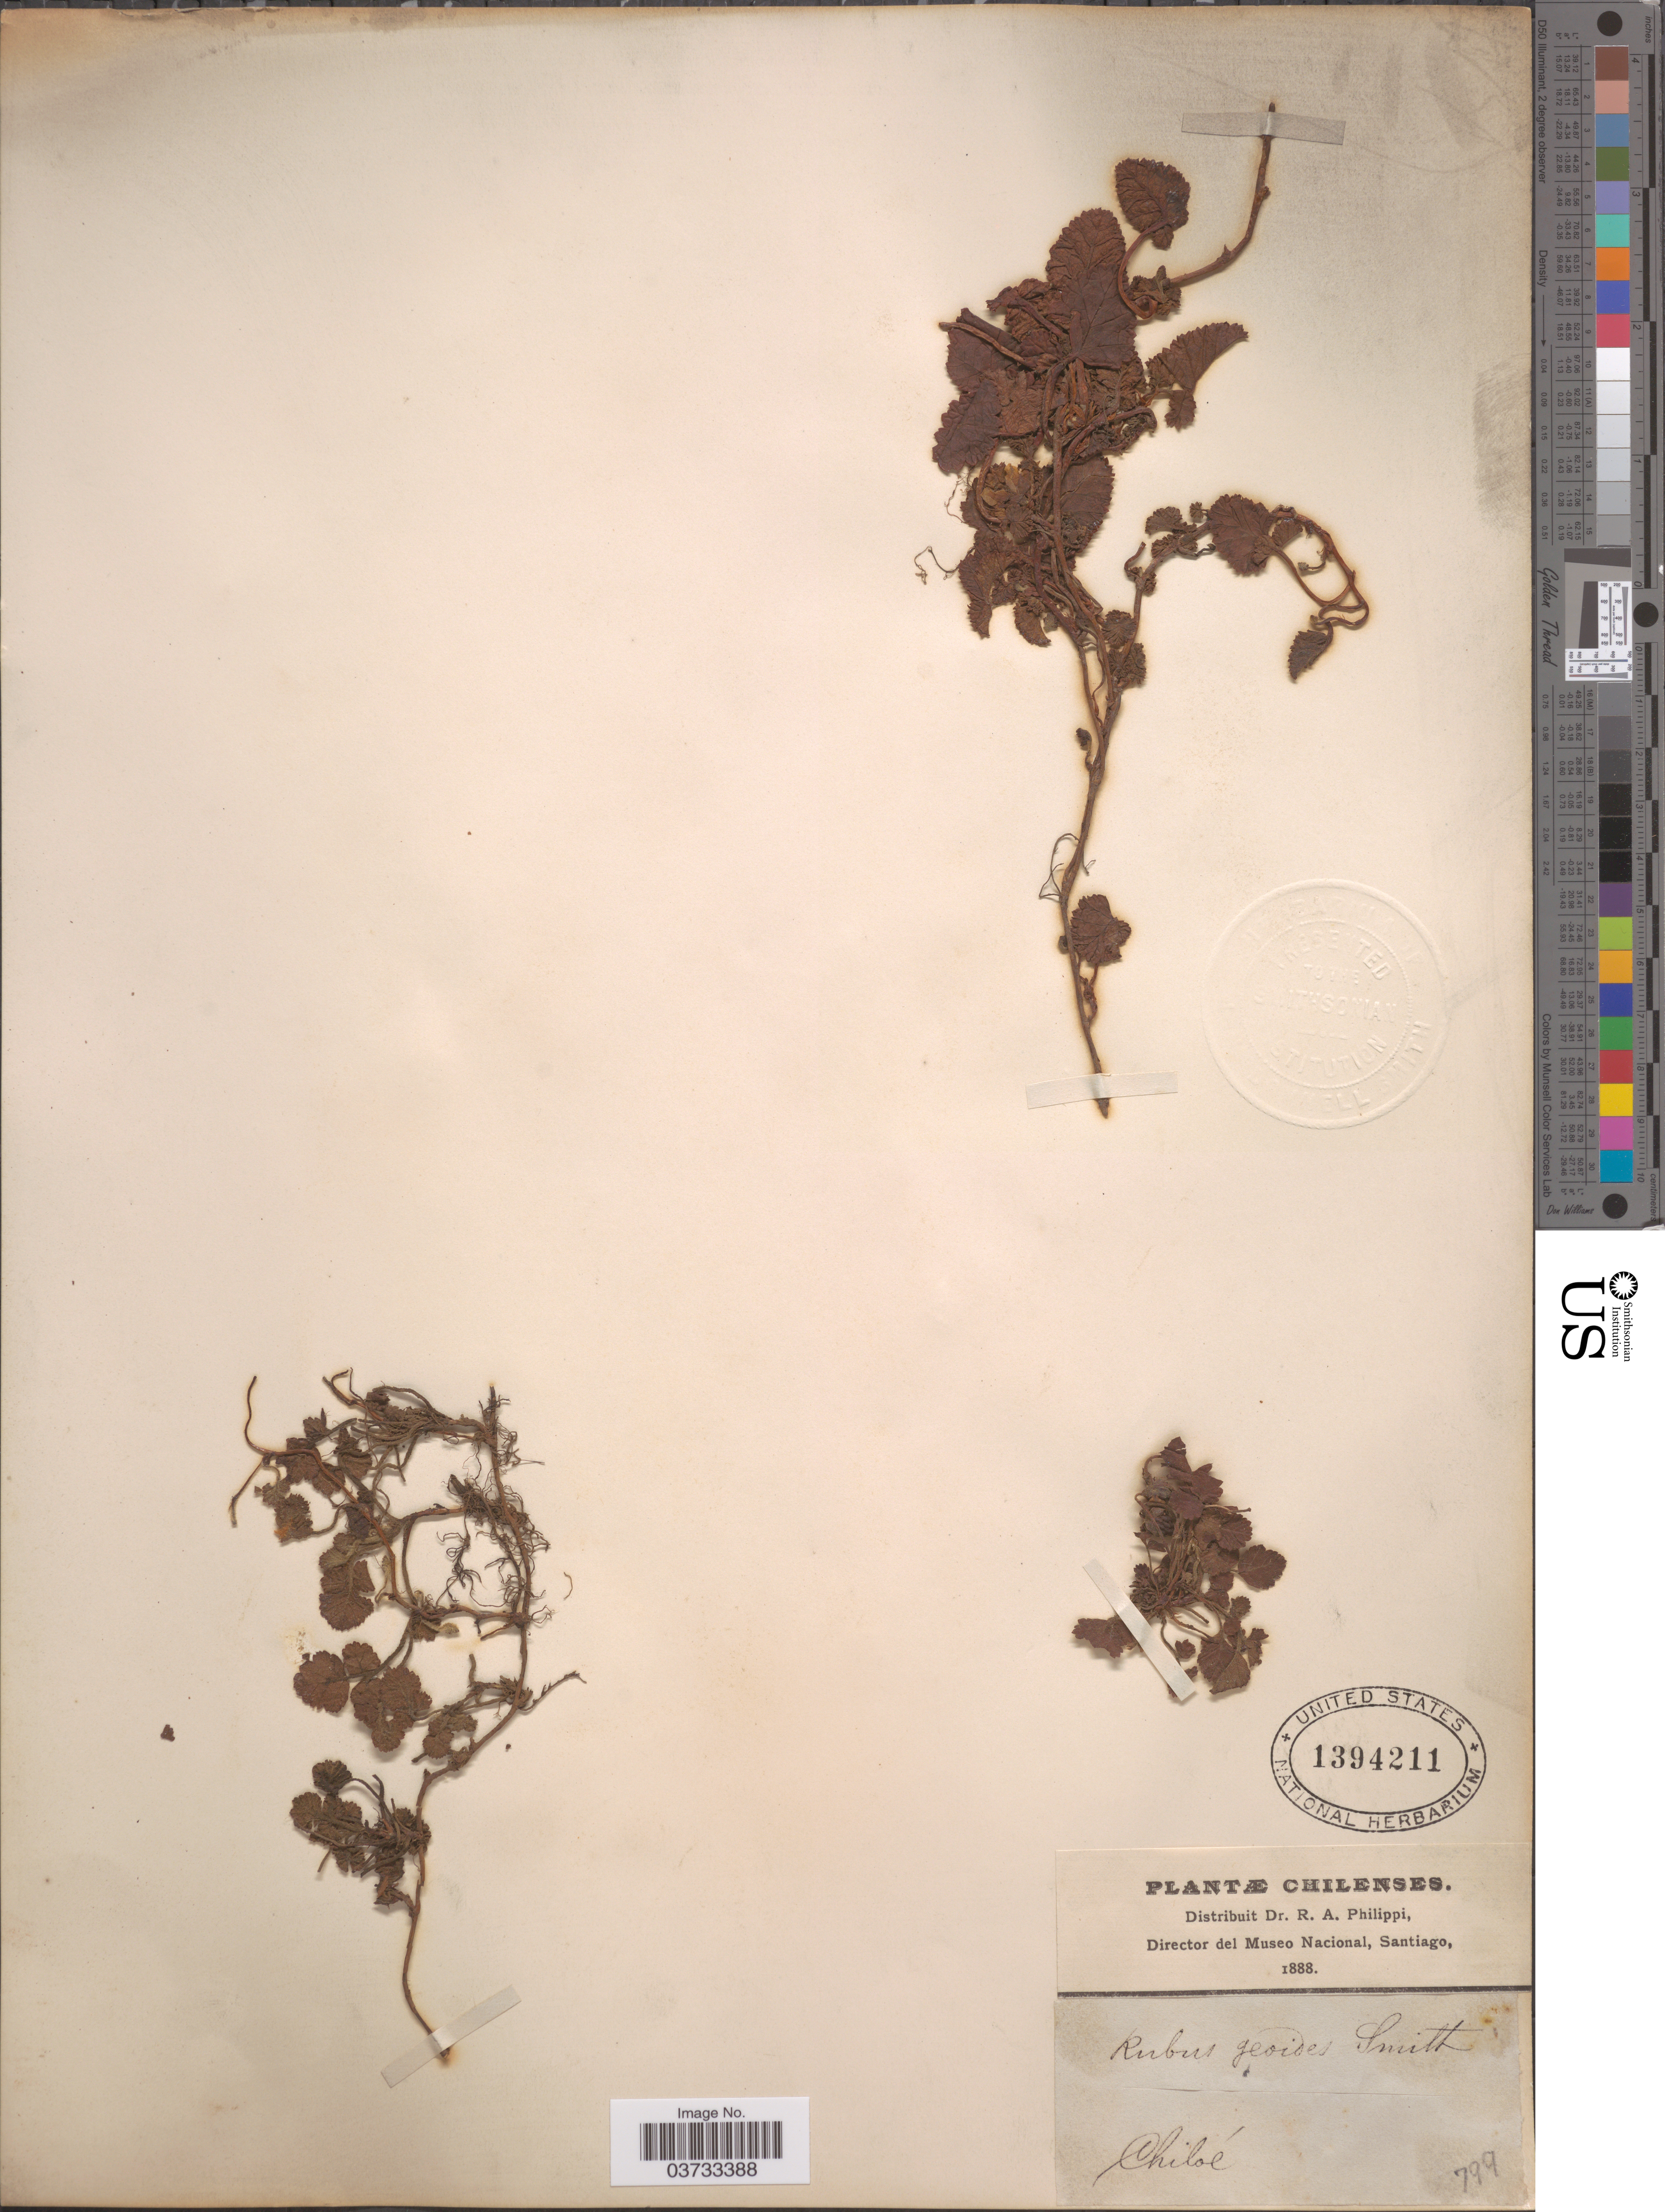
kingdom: Plantae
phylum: Tracheophyta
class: Magnoliopsida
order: Rosales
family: Rosaceae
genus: Rubus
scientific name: Rubus geoides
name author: Sm.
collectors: ex. herb. R.A. Philippi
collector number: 799?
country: Chile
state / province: Arica y Parinacota (XV)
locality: Chiloé.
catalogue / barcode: US 1394211